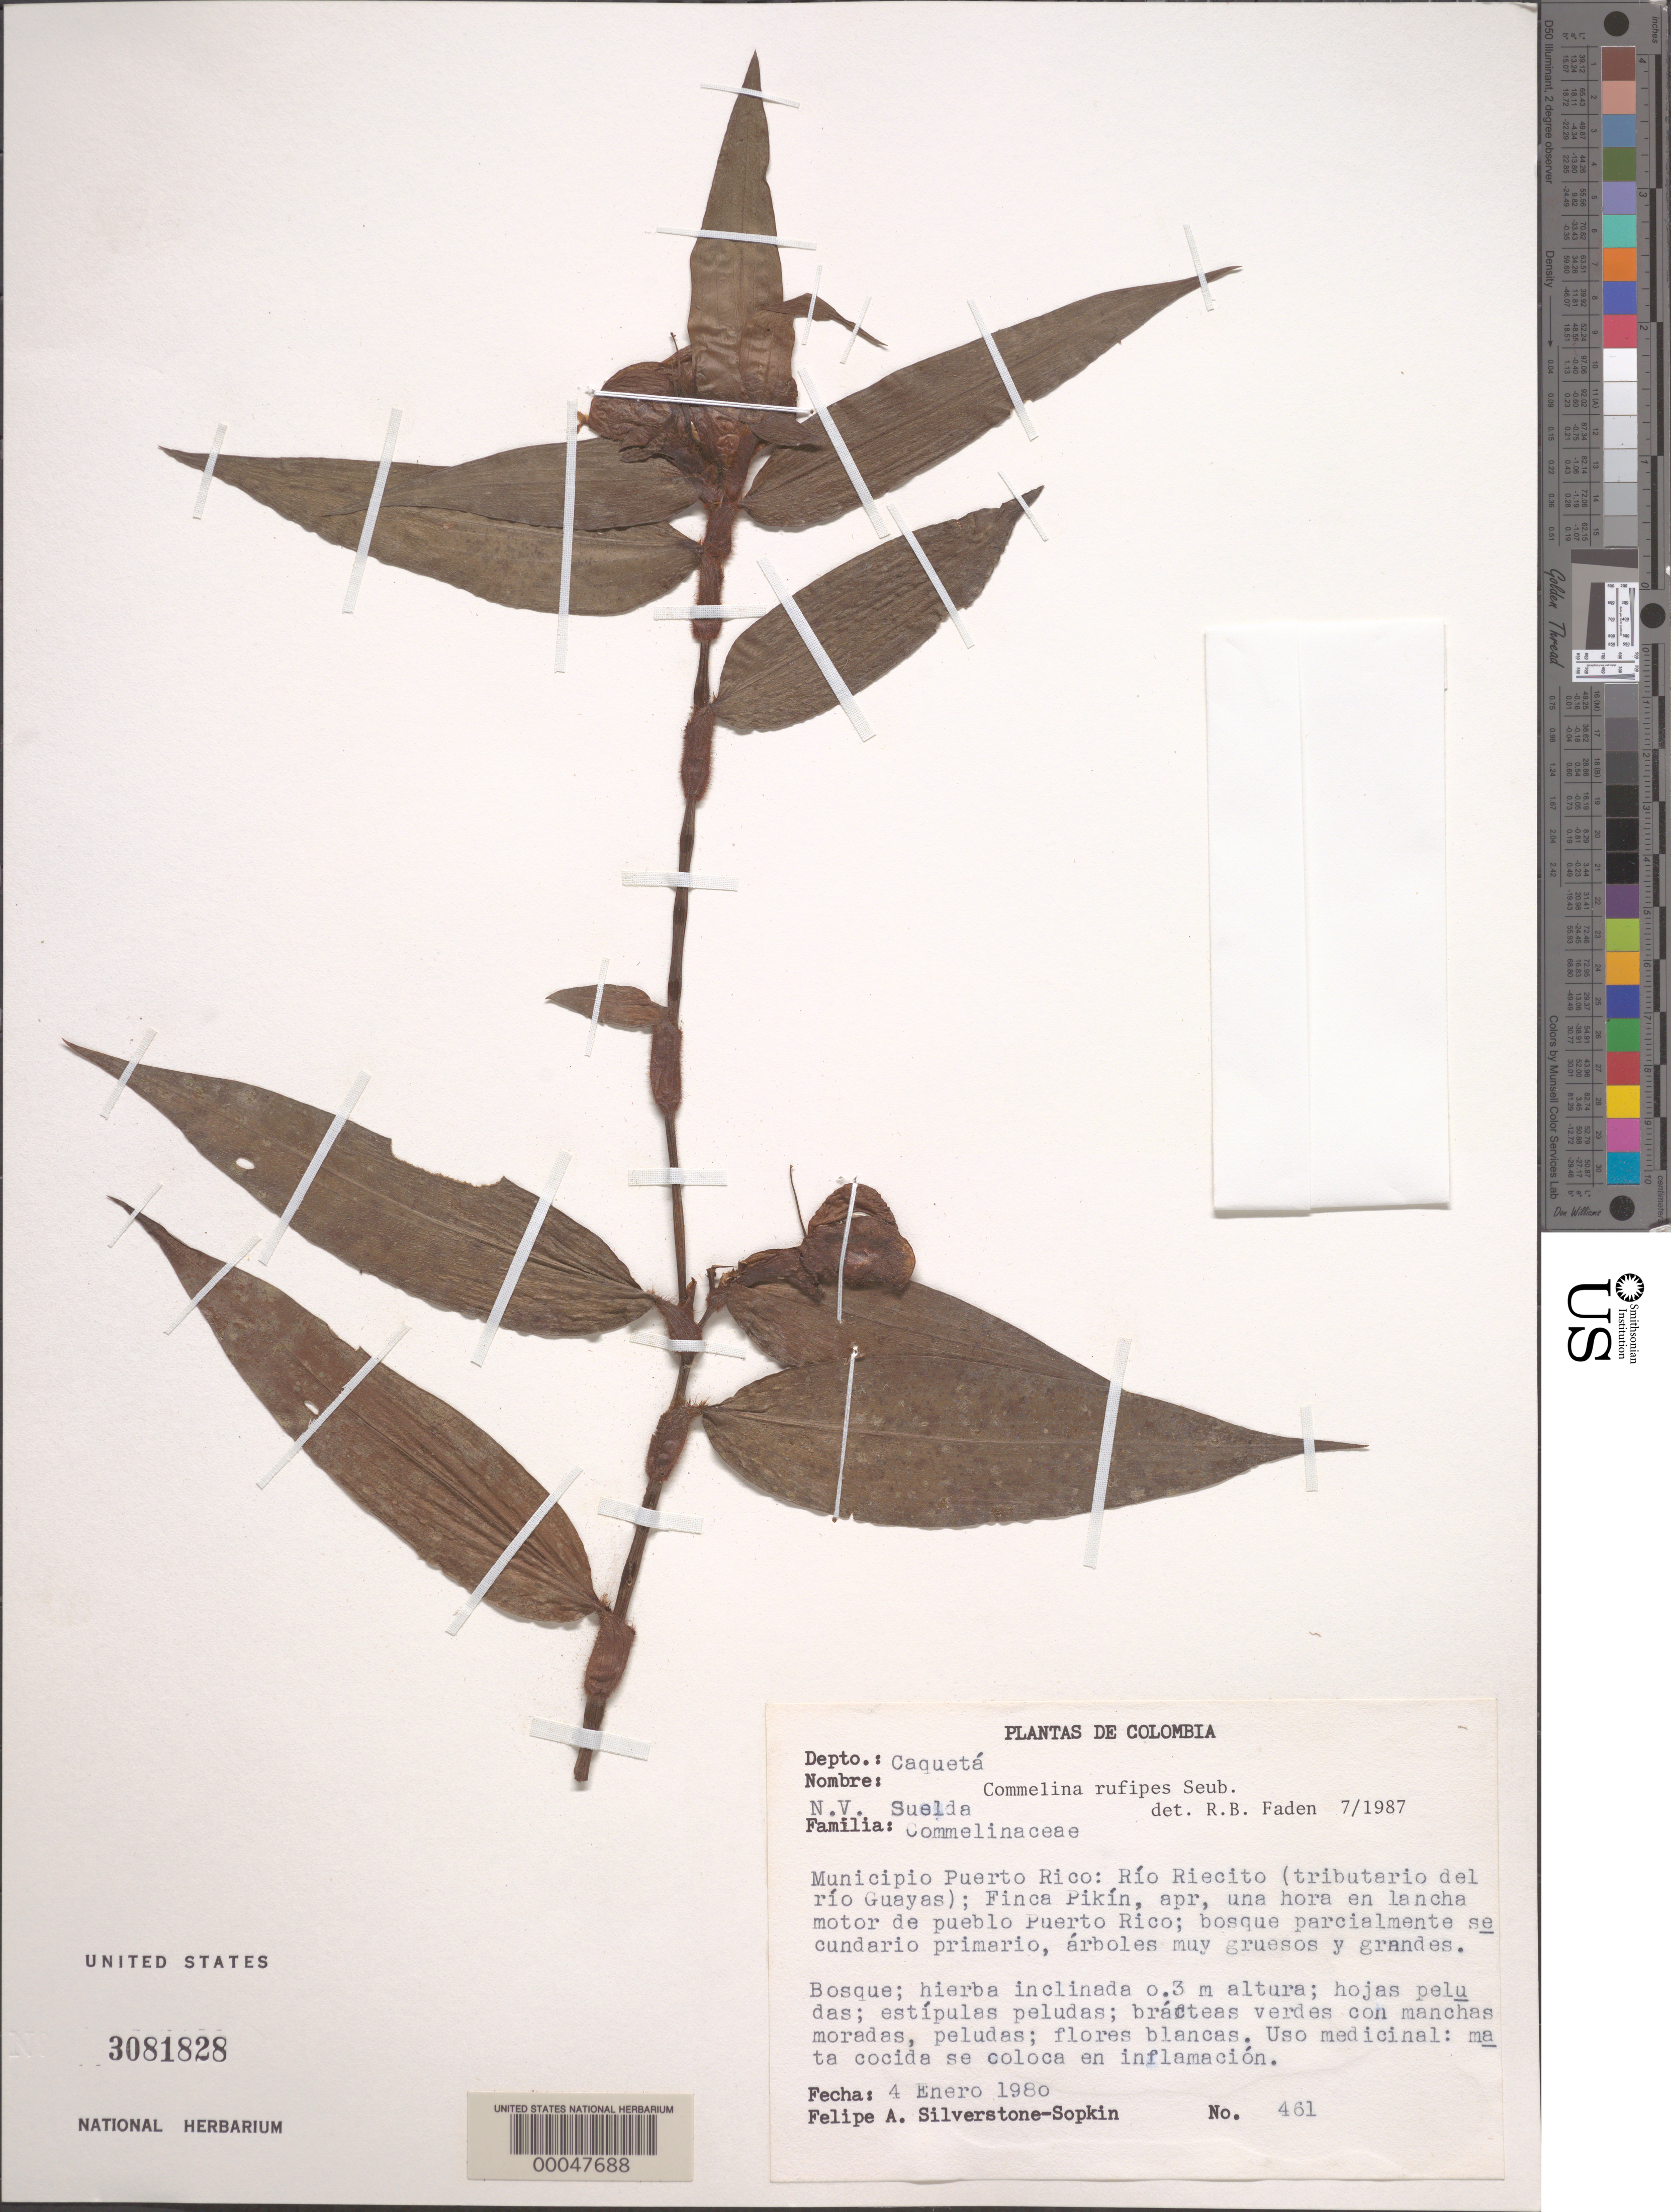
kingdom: Plantae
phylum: Tracheophyta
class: Liliopsida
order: Commelinales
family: Commelinaceae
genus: Commelina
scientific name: Commelina rufipes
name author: Seub.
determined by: Faden, Robert B., (US), Smithsonian Institution - National Museum of Natural History (UNITED STATES)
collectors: P. A. Silverstone-Sopkin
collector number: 461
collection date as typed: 04 Jan 1980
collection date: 1980-01-04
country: Colombia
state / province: Caquetá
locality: Puerto Rico (Mun. ?), Rio Riecito (tributary of Rio Guayas); Finca Pikin Hwy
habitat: Primary forest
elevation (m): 975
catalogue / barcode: US 3081828